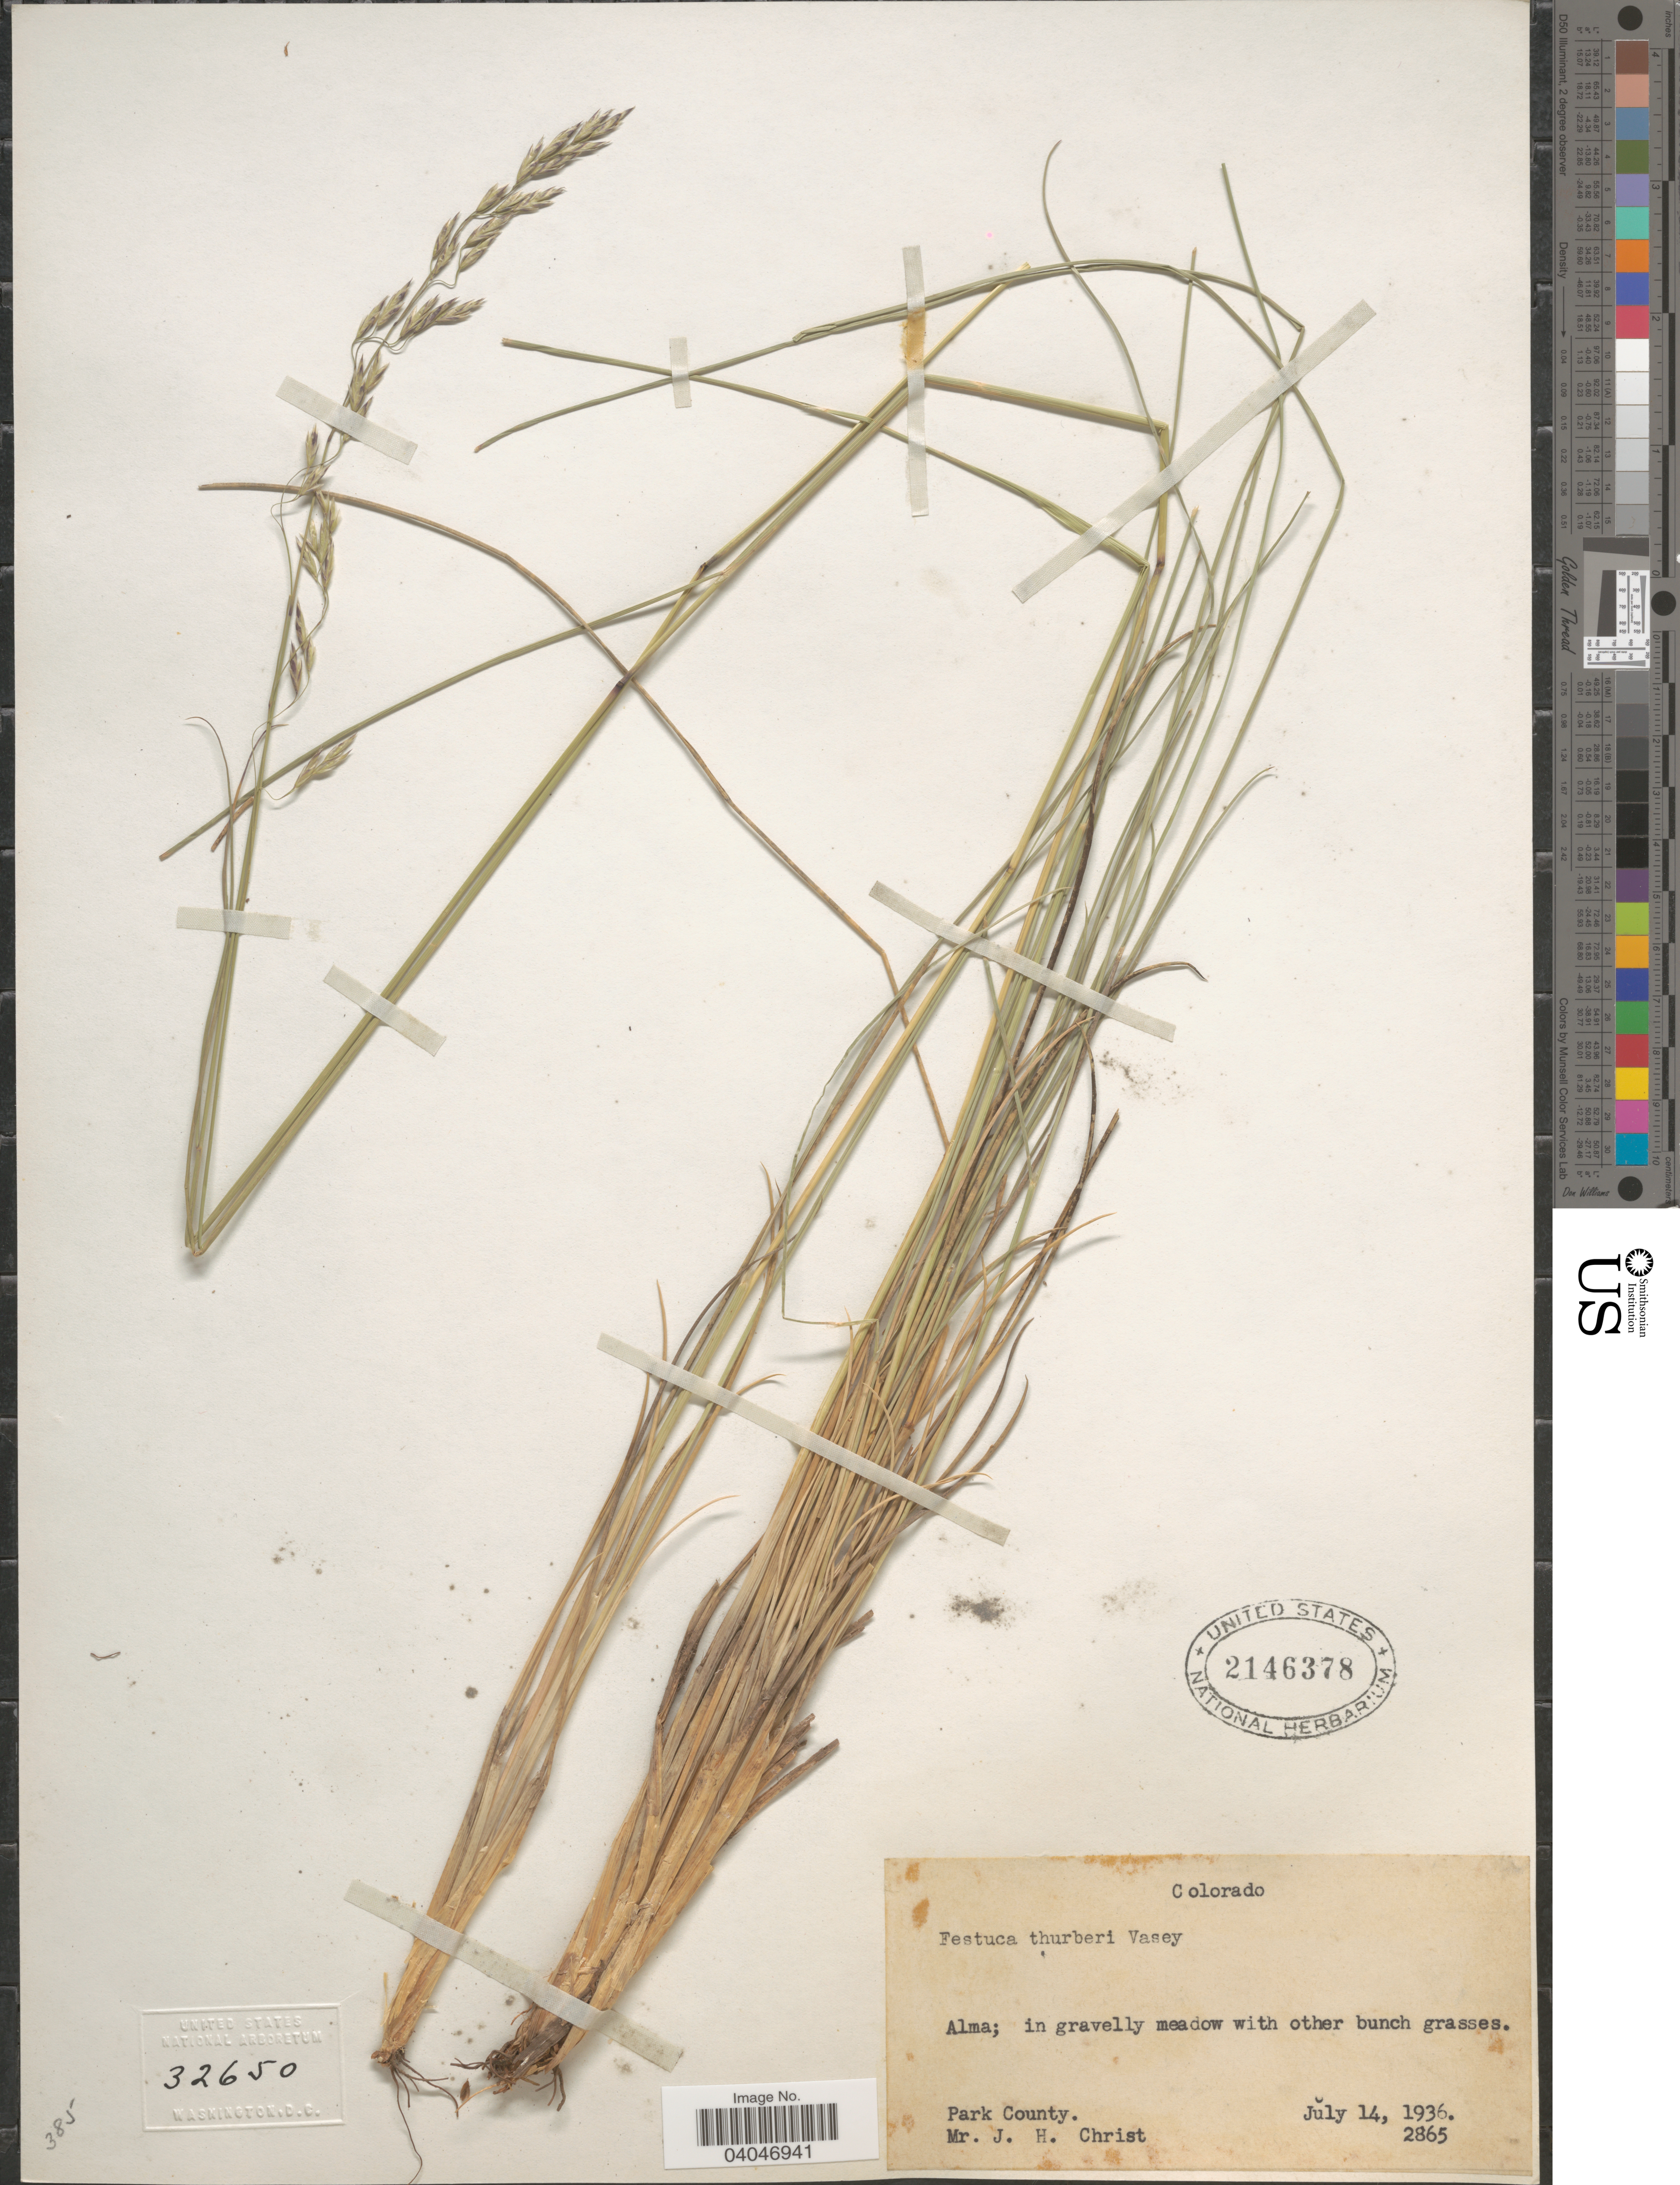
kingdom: Plantae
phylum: Tracheophyta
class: Liliopsida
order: Poales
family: Poaceae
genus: Festuca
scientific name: Festuca thurberi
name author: Vasey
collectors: J. H. Christ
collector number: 2865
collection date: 1936-07-14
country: United States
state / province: Colorado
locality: Alma. Park County.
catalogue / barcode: US 2146378